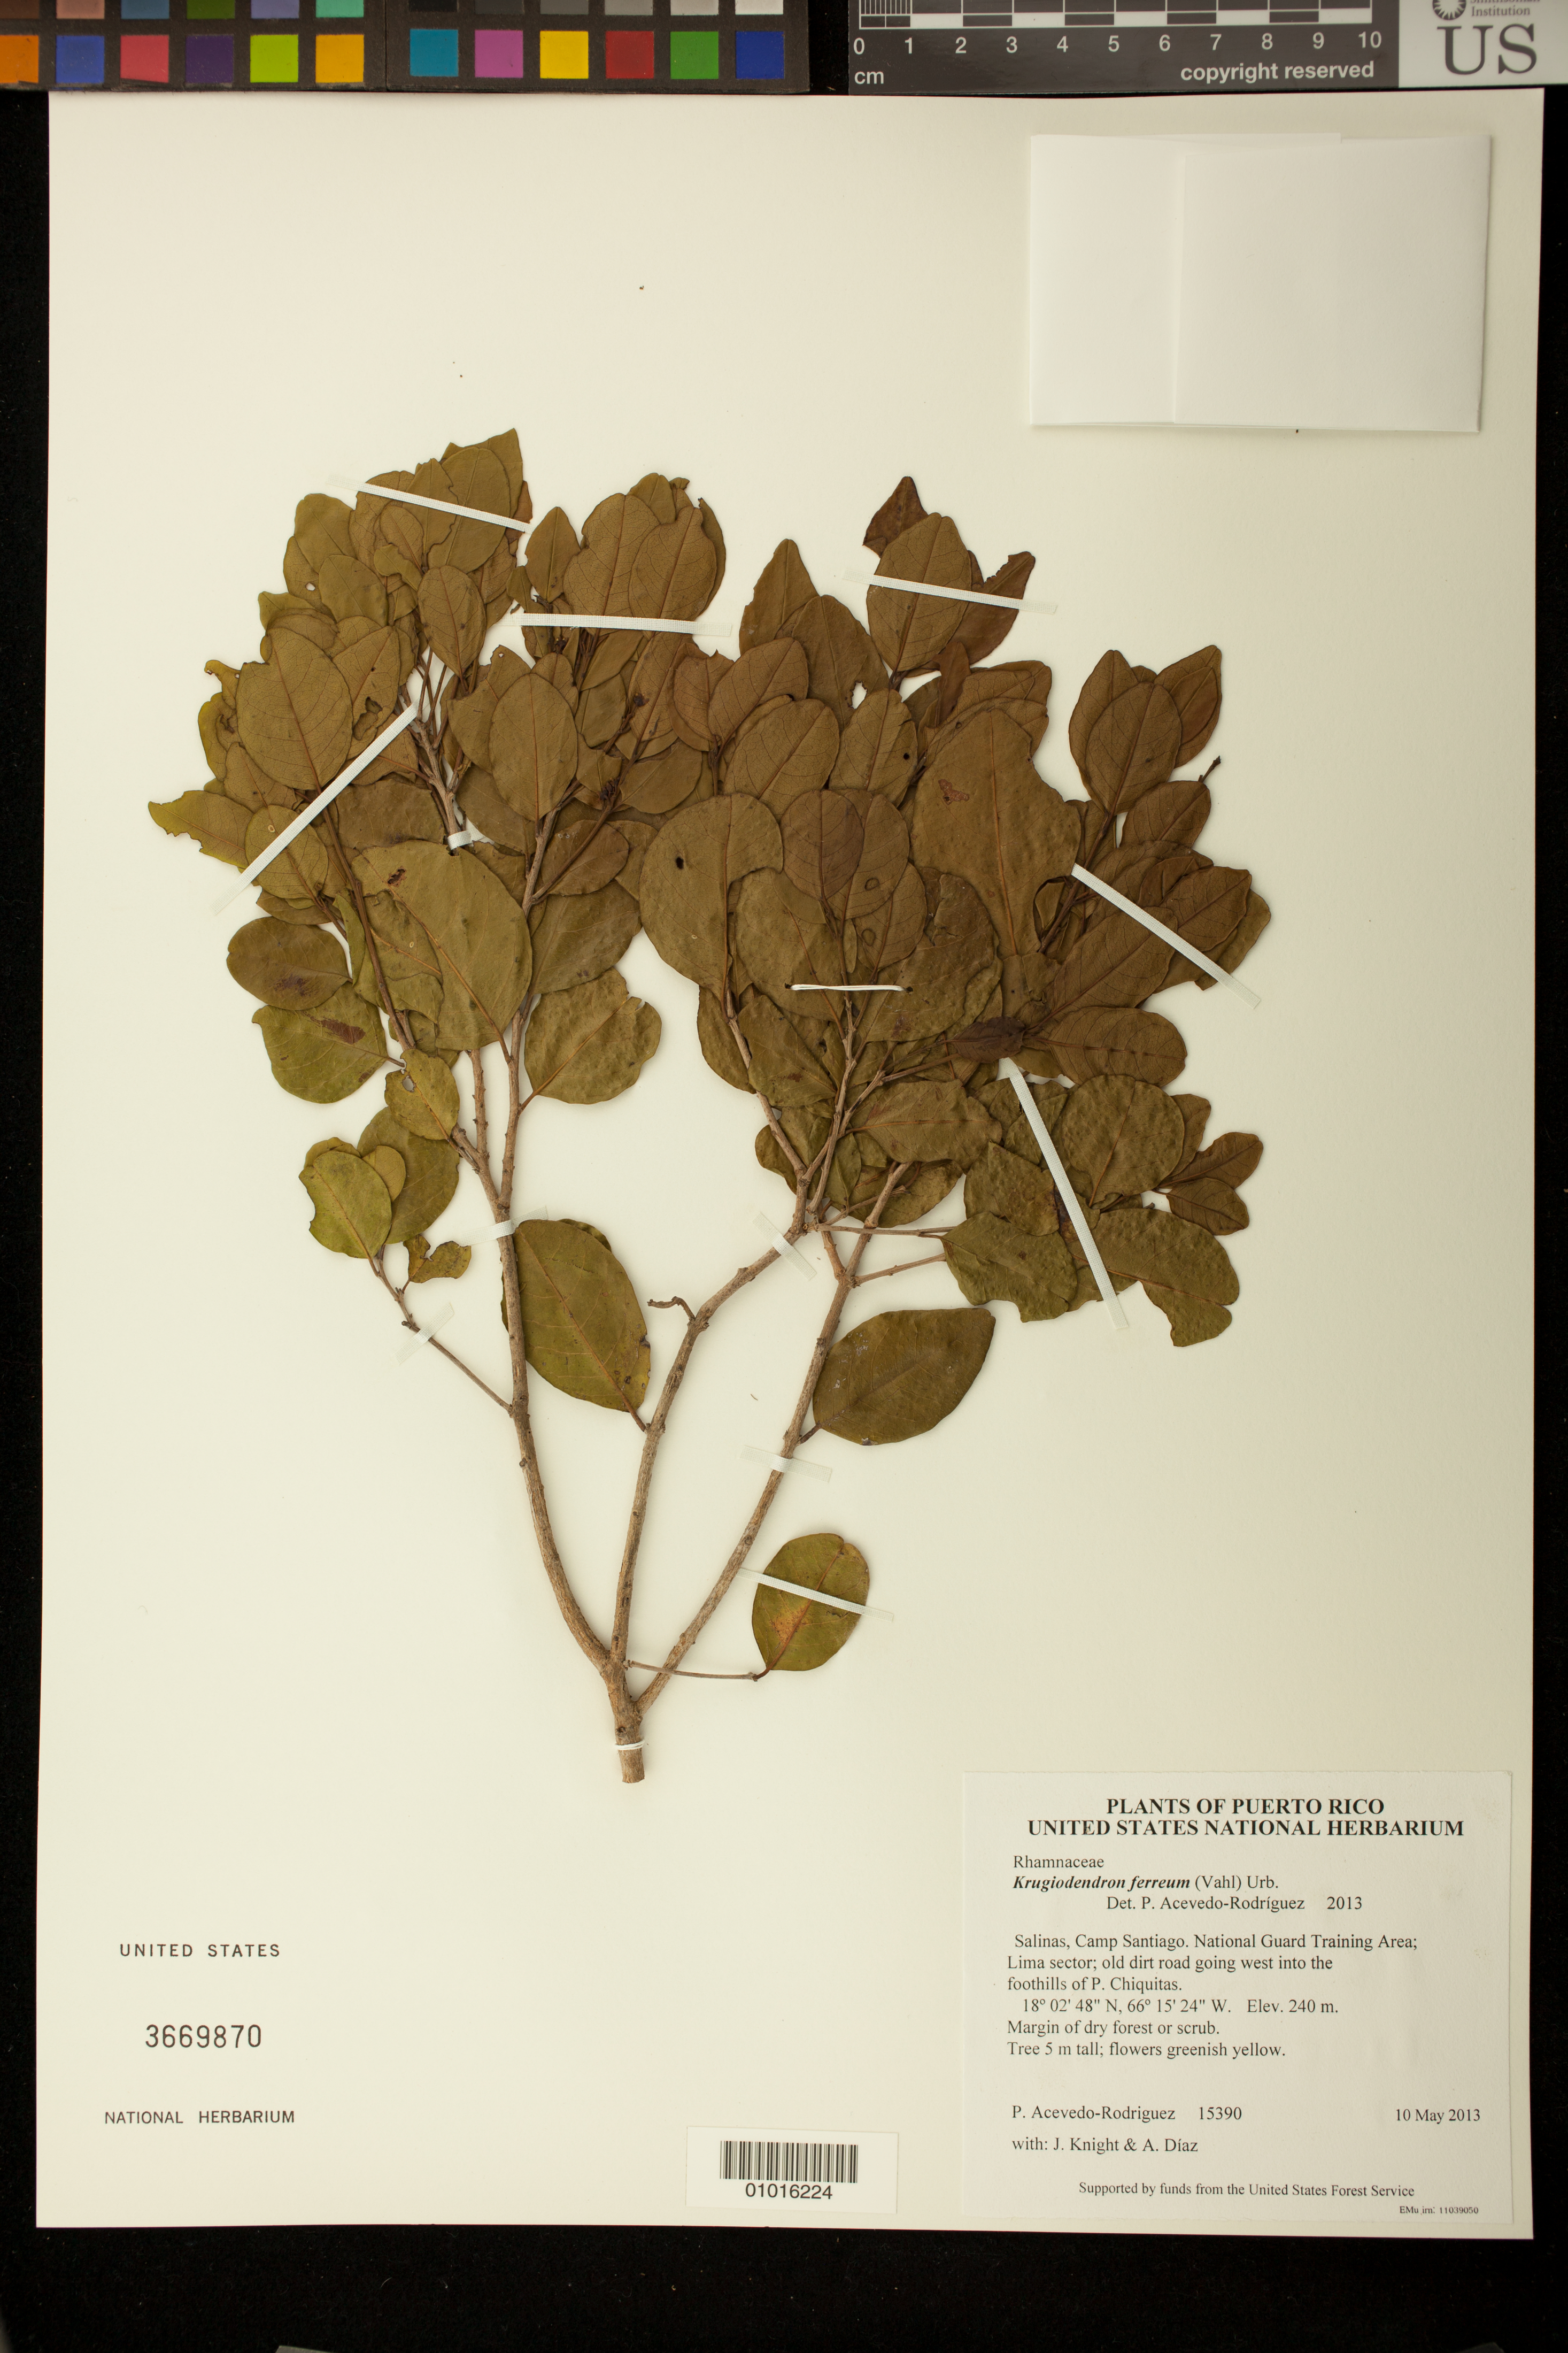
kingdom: Plantae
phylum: Tracheophyta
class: Magnoliopsida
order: Rosales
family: Rhamnaceae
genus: Krugiodendron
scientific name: Krugiodendron ferreum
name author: (Vahl) Urb.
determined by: Acevedo-Rodríguez, P., (BOT), Smithsonian Institution - National Museum of Natural History (UNITED STATES)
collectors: P. Acevedo-Rodr., J. Knight & A. Díaz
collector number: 15390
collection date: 2013-05-10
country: Puerto Rico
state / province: Salinas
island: Puerto Rico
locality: Camp Santiago. National Guard Training Area; Lima sector; old dirt road going west into the foothills of P. Chiquitas.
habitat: Margin of dry forest or scrub.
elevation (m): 240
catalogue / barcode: US 3669870